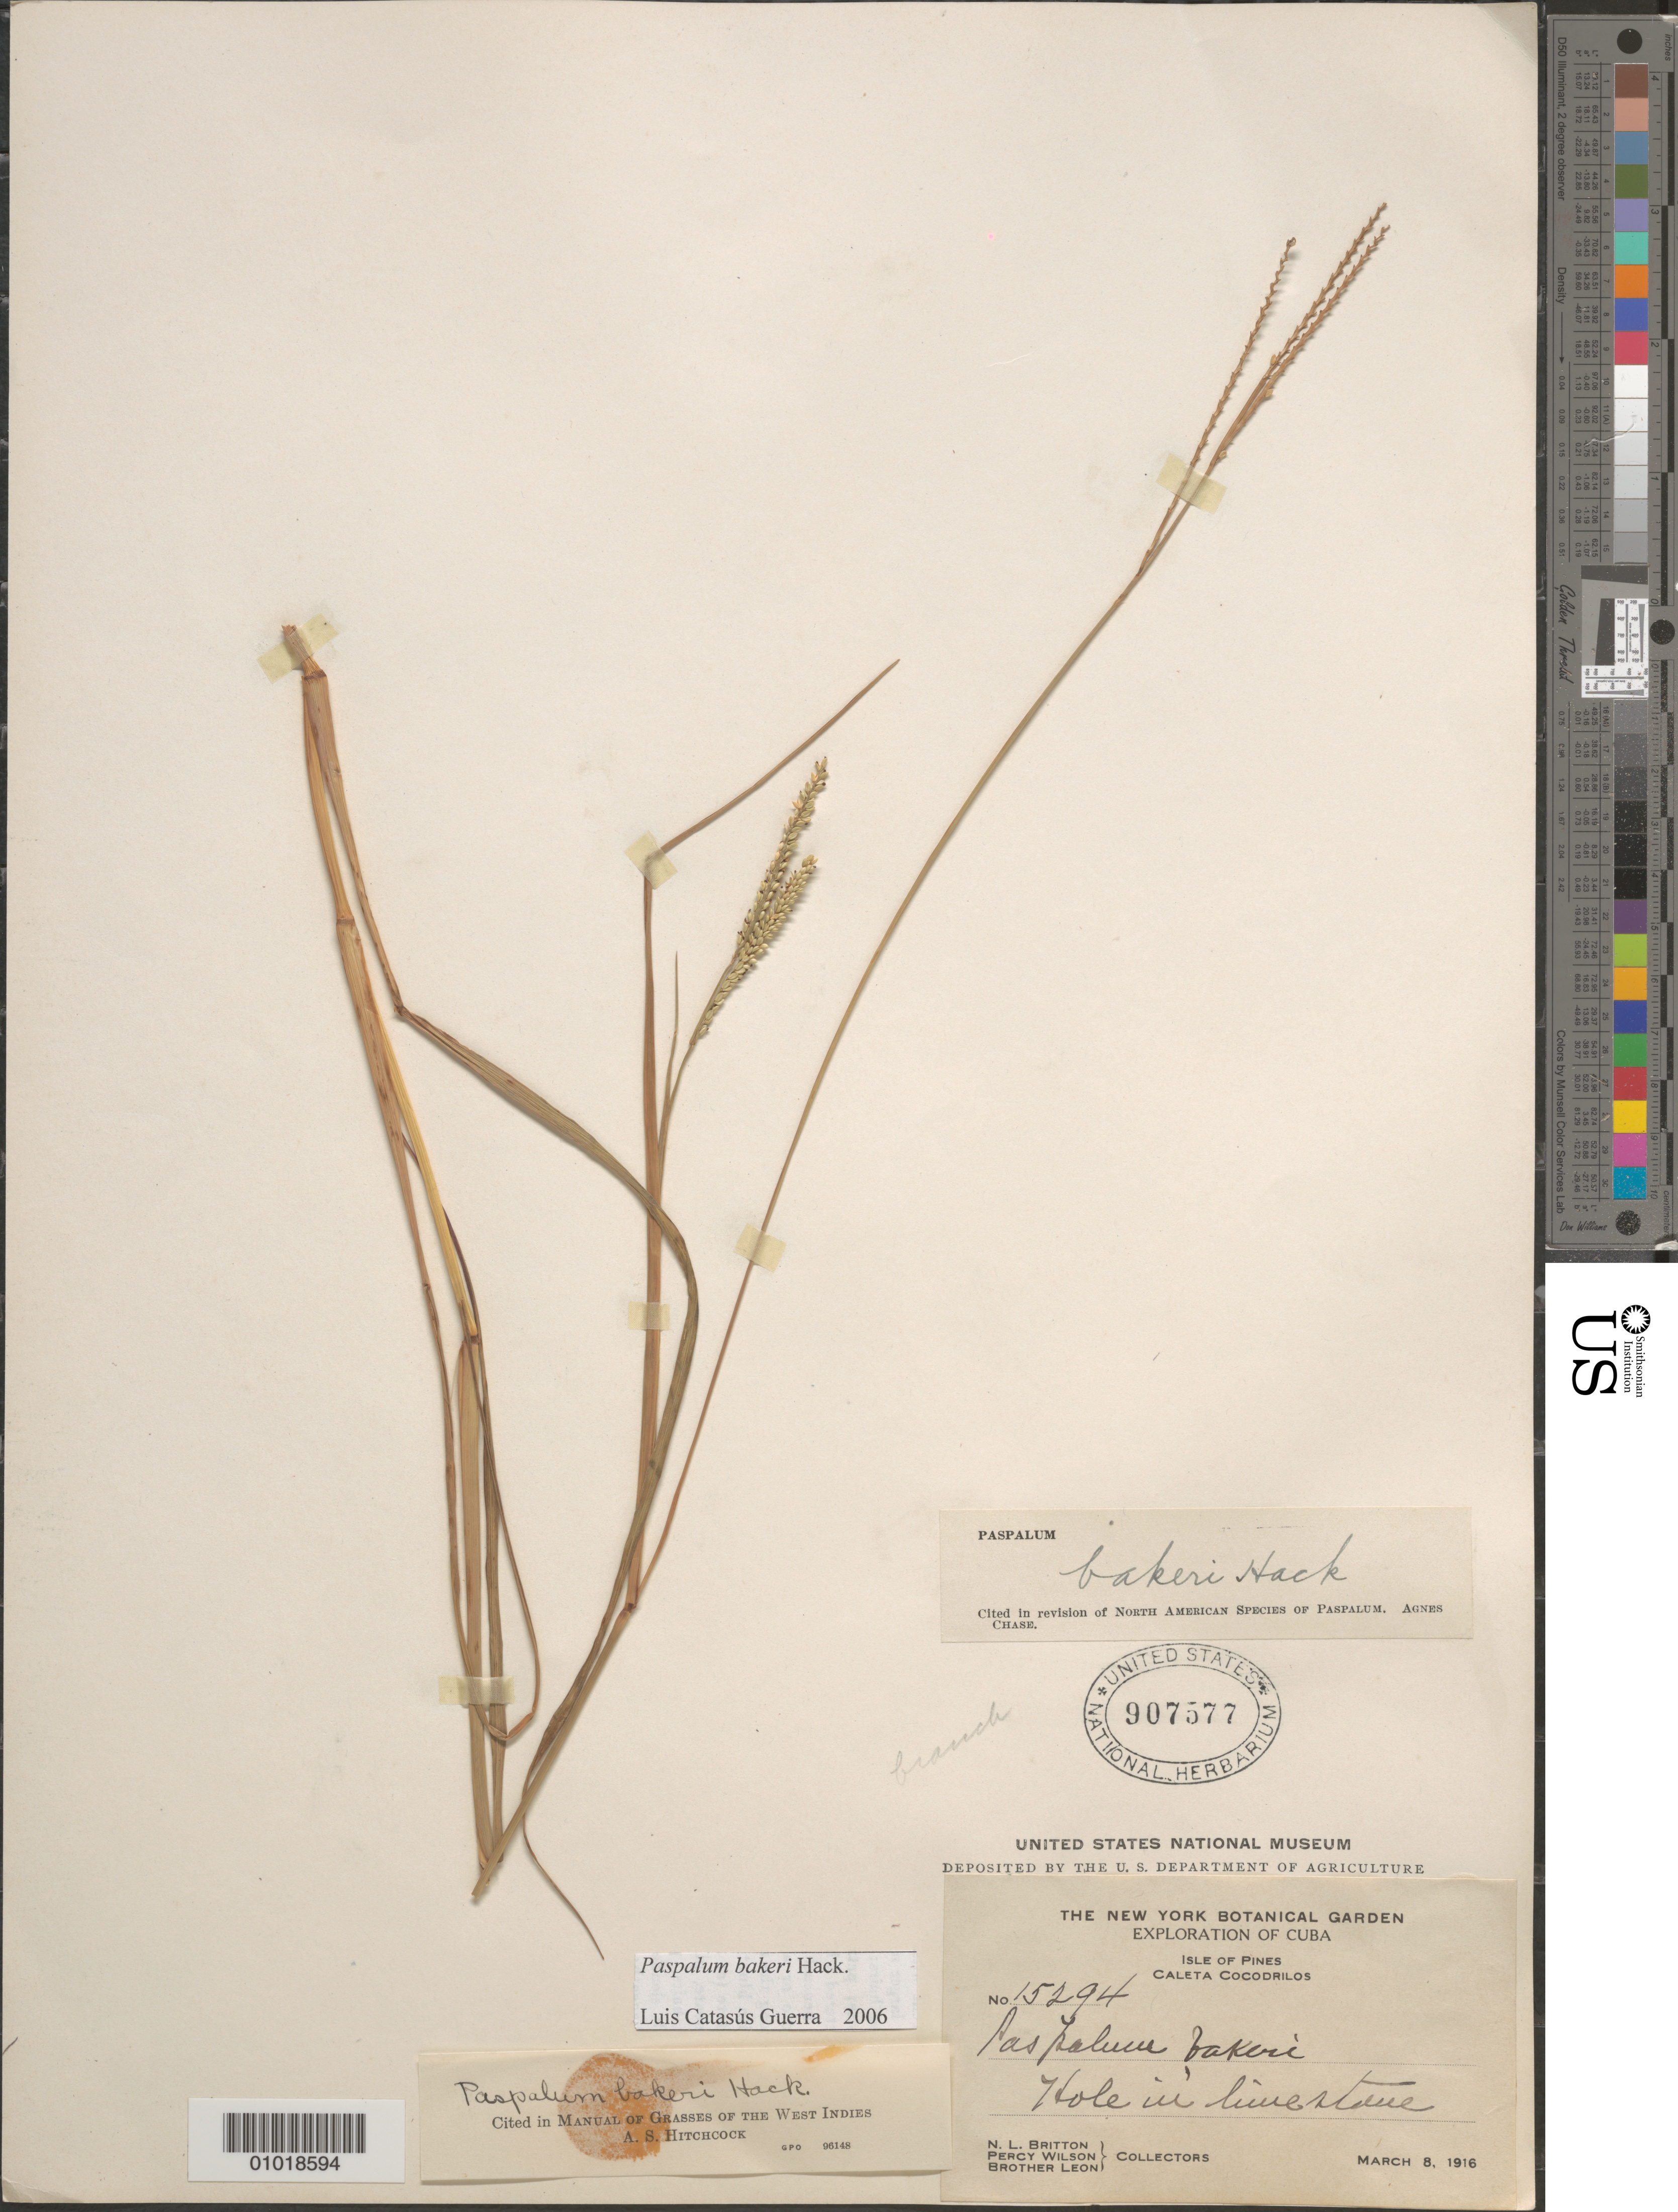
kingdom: Plantae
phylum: Tracheophyta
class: Liliopsida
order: Poales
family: Poaceae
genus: Paspalum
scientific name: Paspalum bakeri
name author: Hook.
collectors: N. Britton, P. Wilson & Bro. León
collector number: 15294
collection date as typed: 08 Mar 1916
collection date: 1916-03-08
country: Cuba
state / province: Isla de la Juventud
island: Isla de la Juventud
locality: [Isle of Pines], Caleta Cocodrilos, Hole in limestone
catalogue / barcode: US 907577